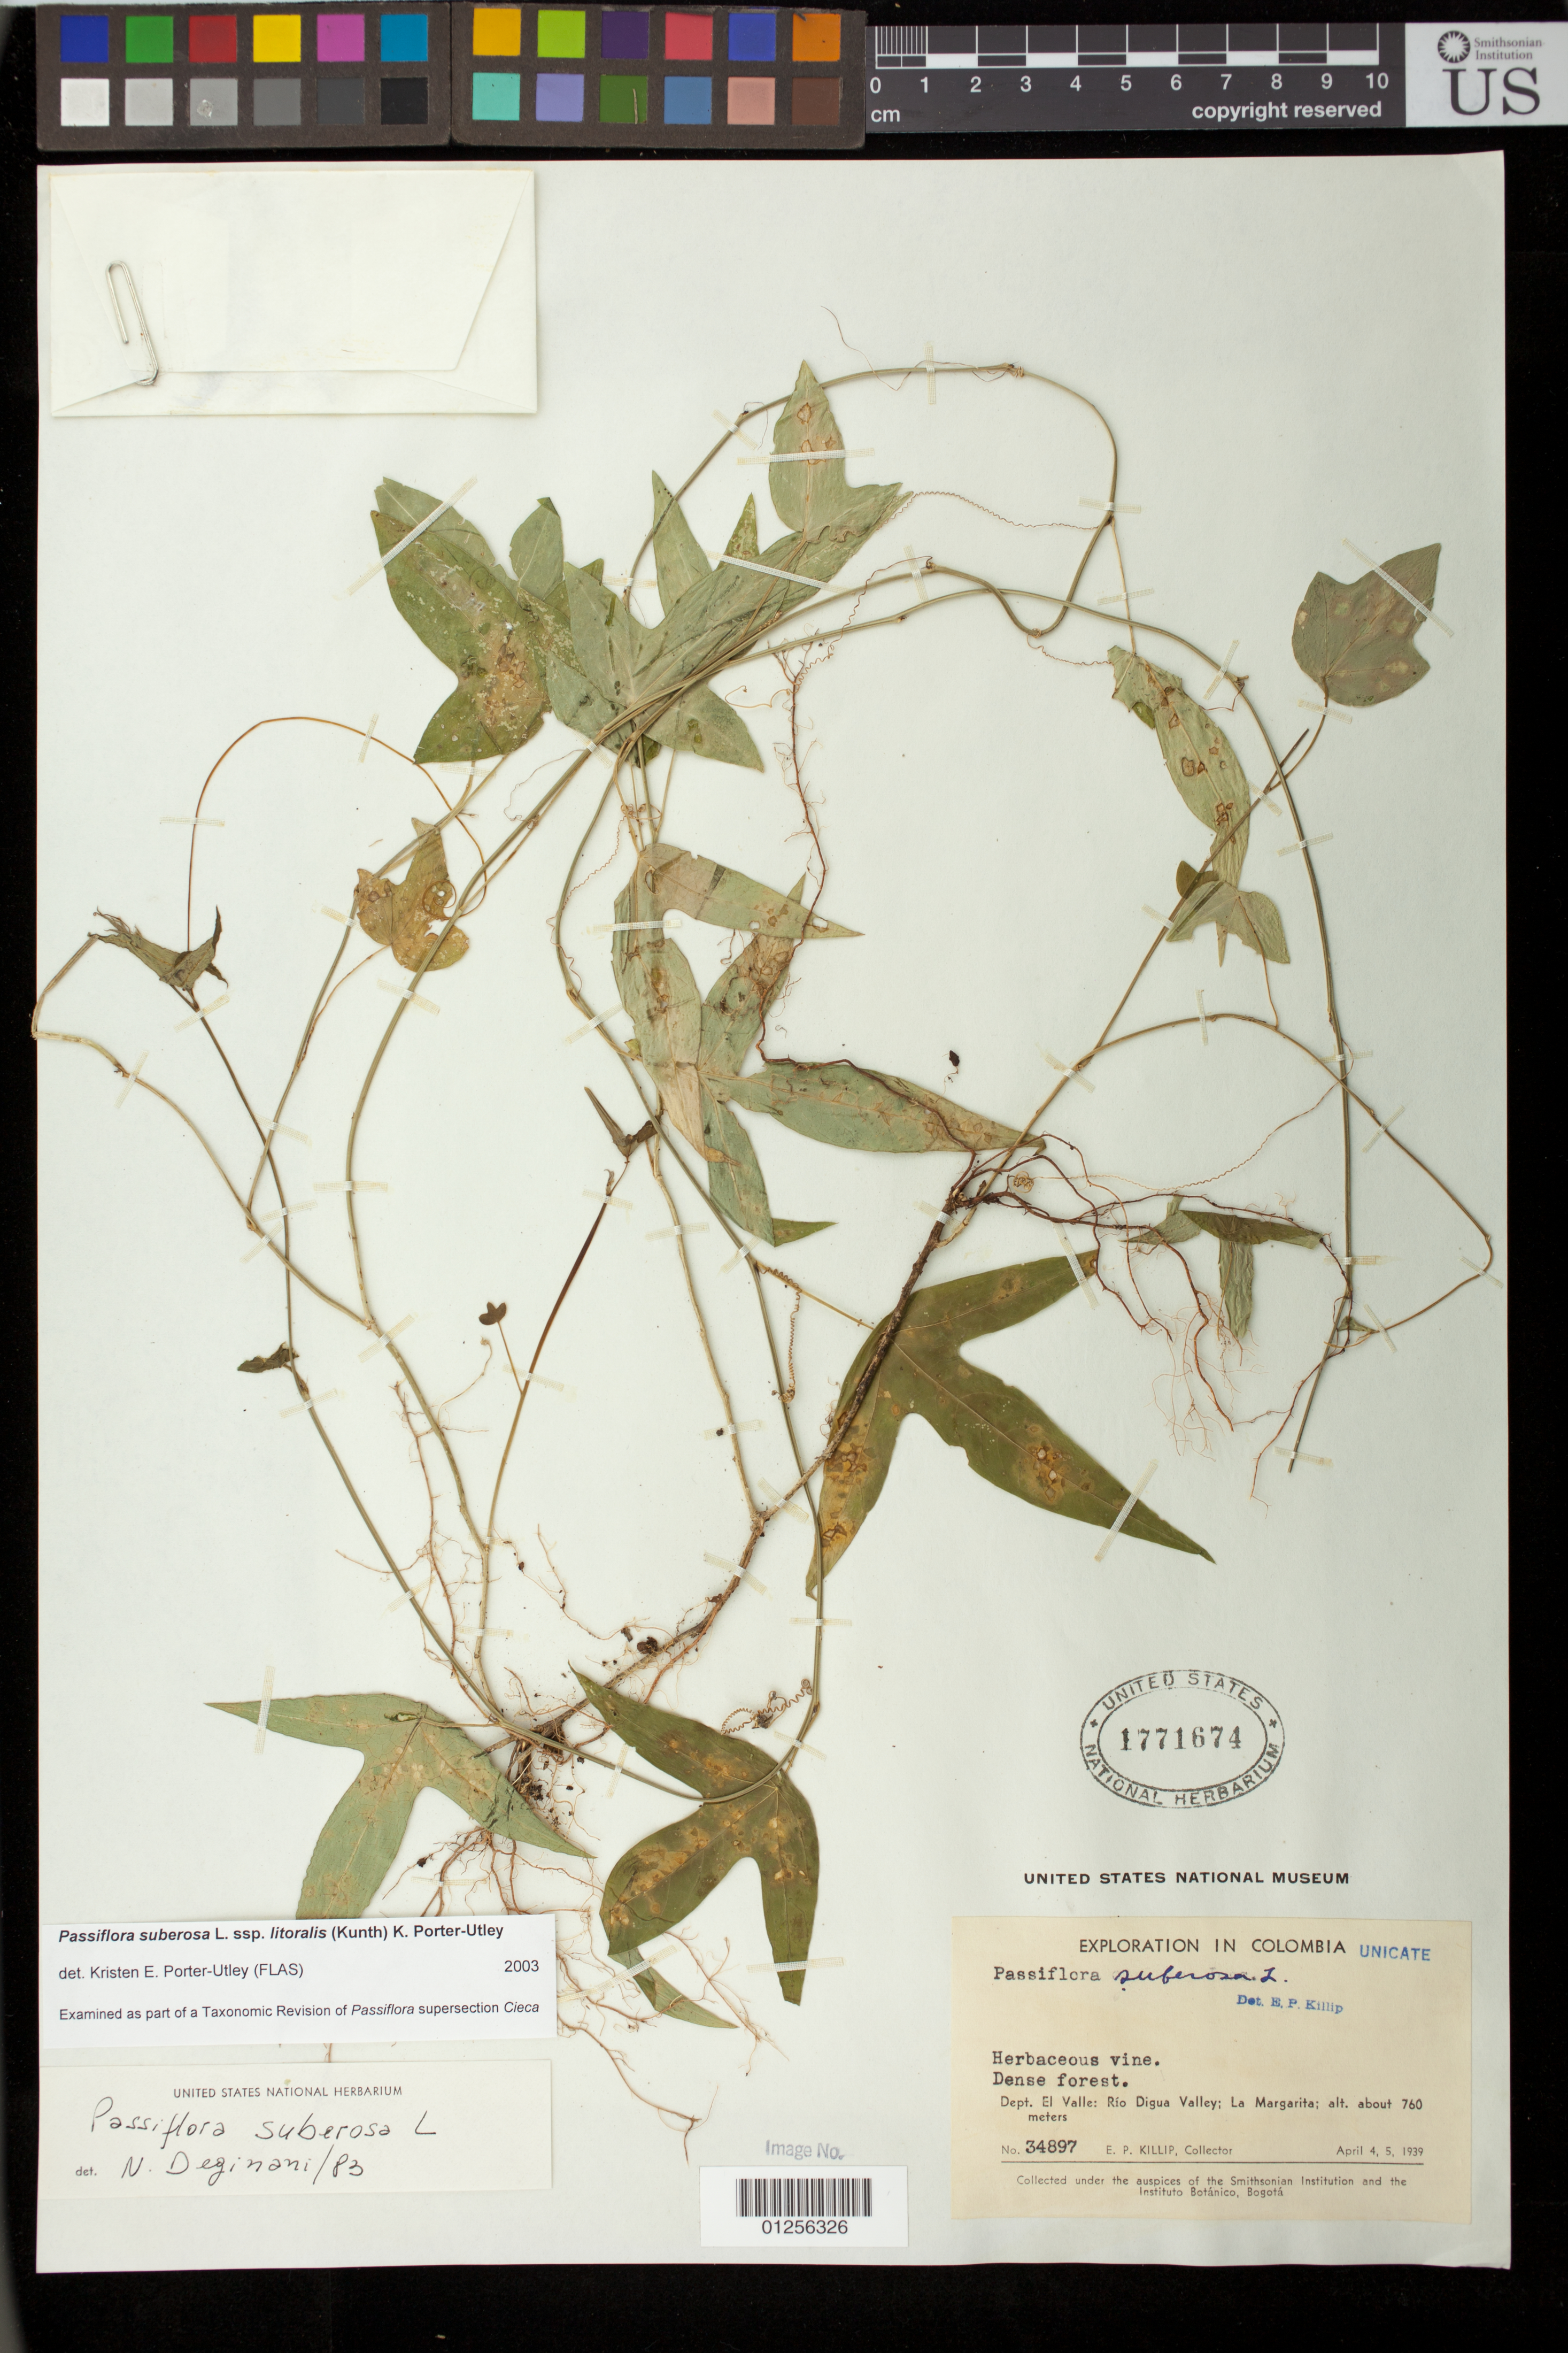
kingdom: Plantae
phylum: Tracheophyta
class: Magnoliopsida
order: Malpighiales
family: Passifloraceae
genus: Passiflora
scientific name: Passiflora suberosa subsp. litoralis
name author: (Kunth) Port.-Utl. et al.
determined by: Porter-Utley, Kristen E.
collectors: E. P. Killip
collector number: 34897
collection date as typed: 04 Apr 1939 and 05 Apr 1939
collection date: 1939-04-04,1939-04-05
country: Colombia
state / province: Valle del Cauca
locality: Rio Digua Valley, la Margarita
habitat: Dense forest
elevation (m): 760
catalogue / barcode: US 1771674